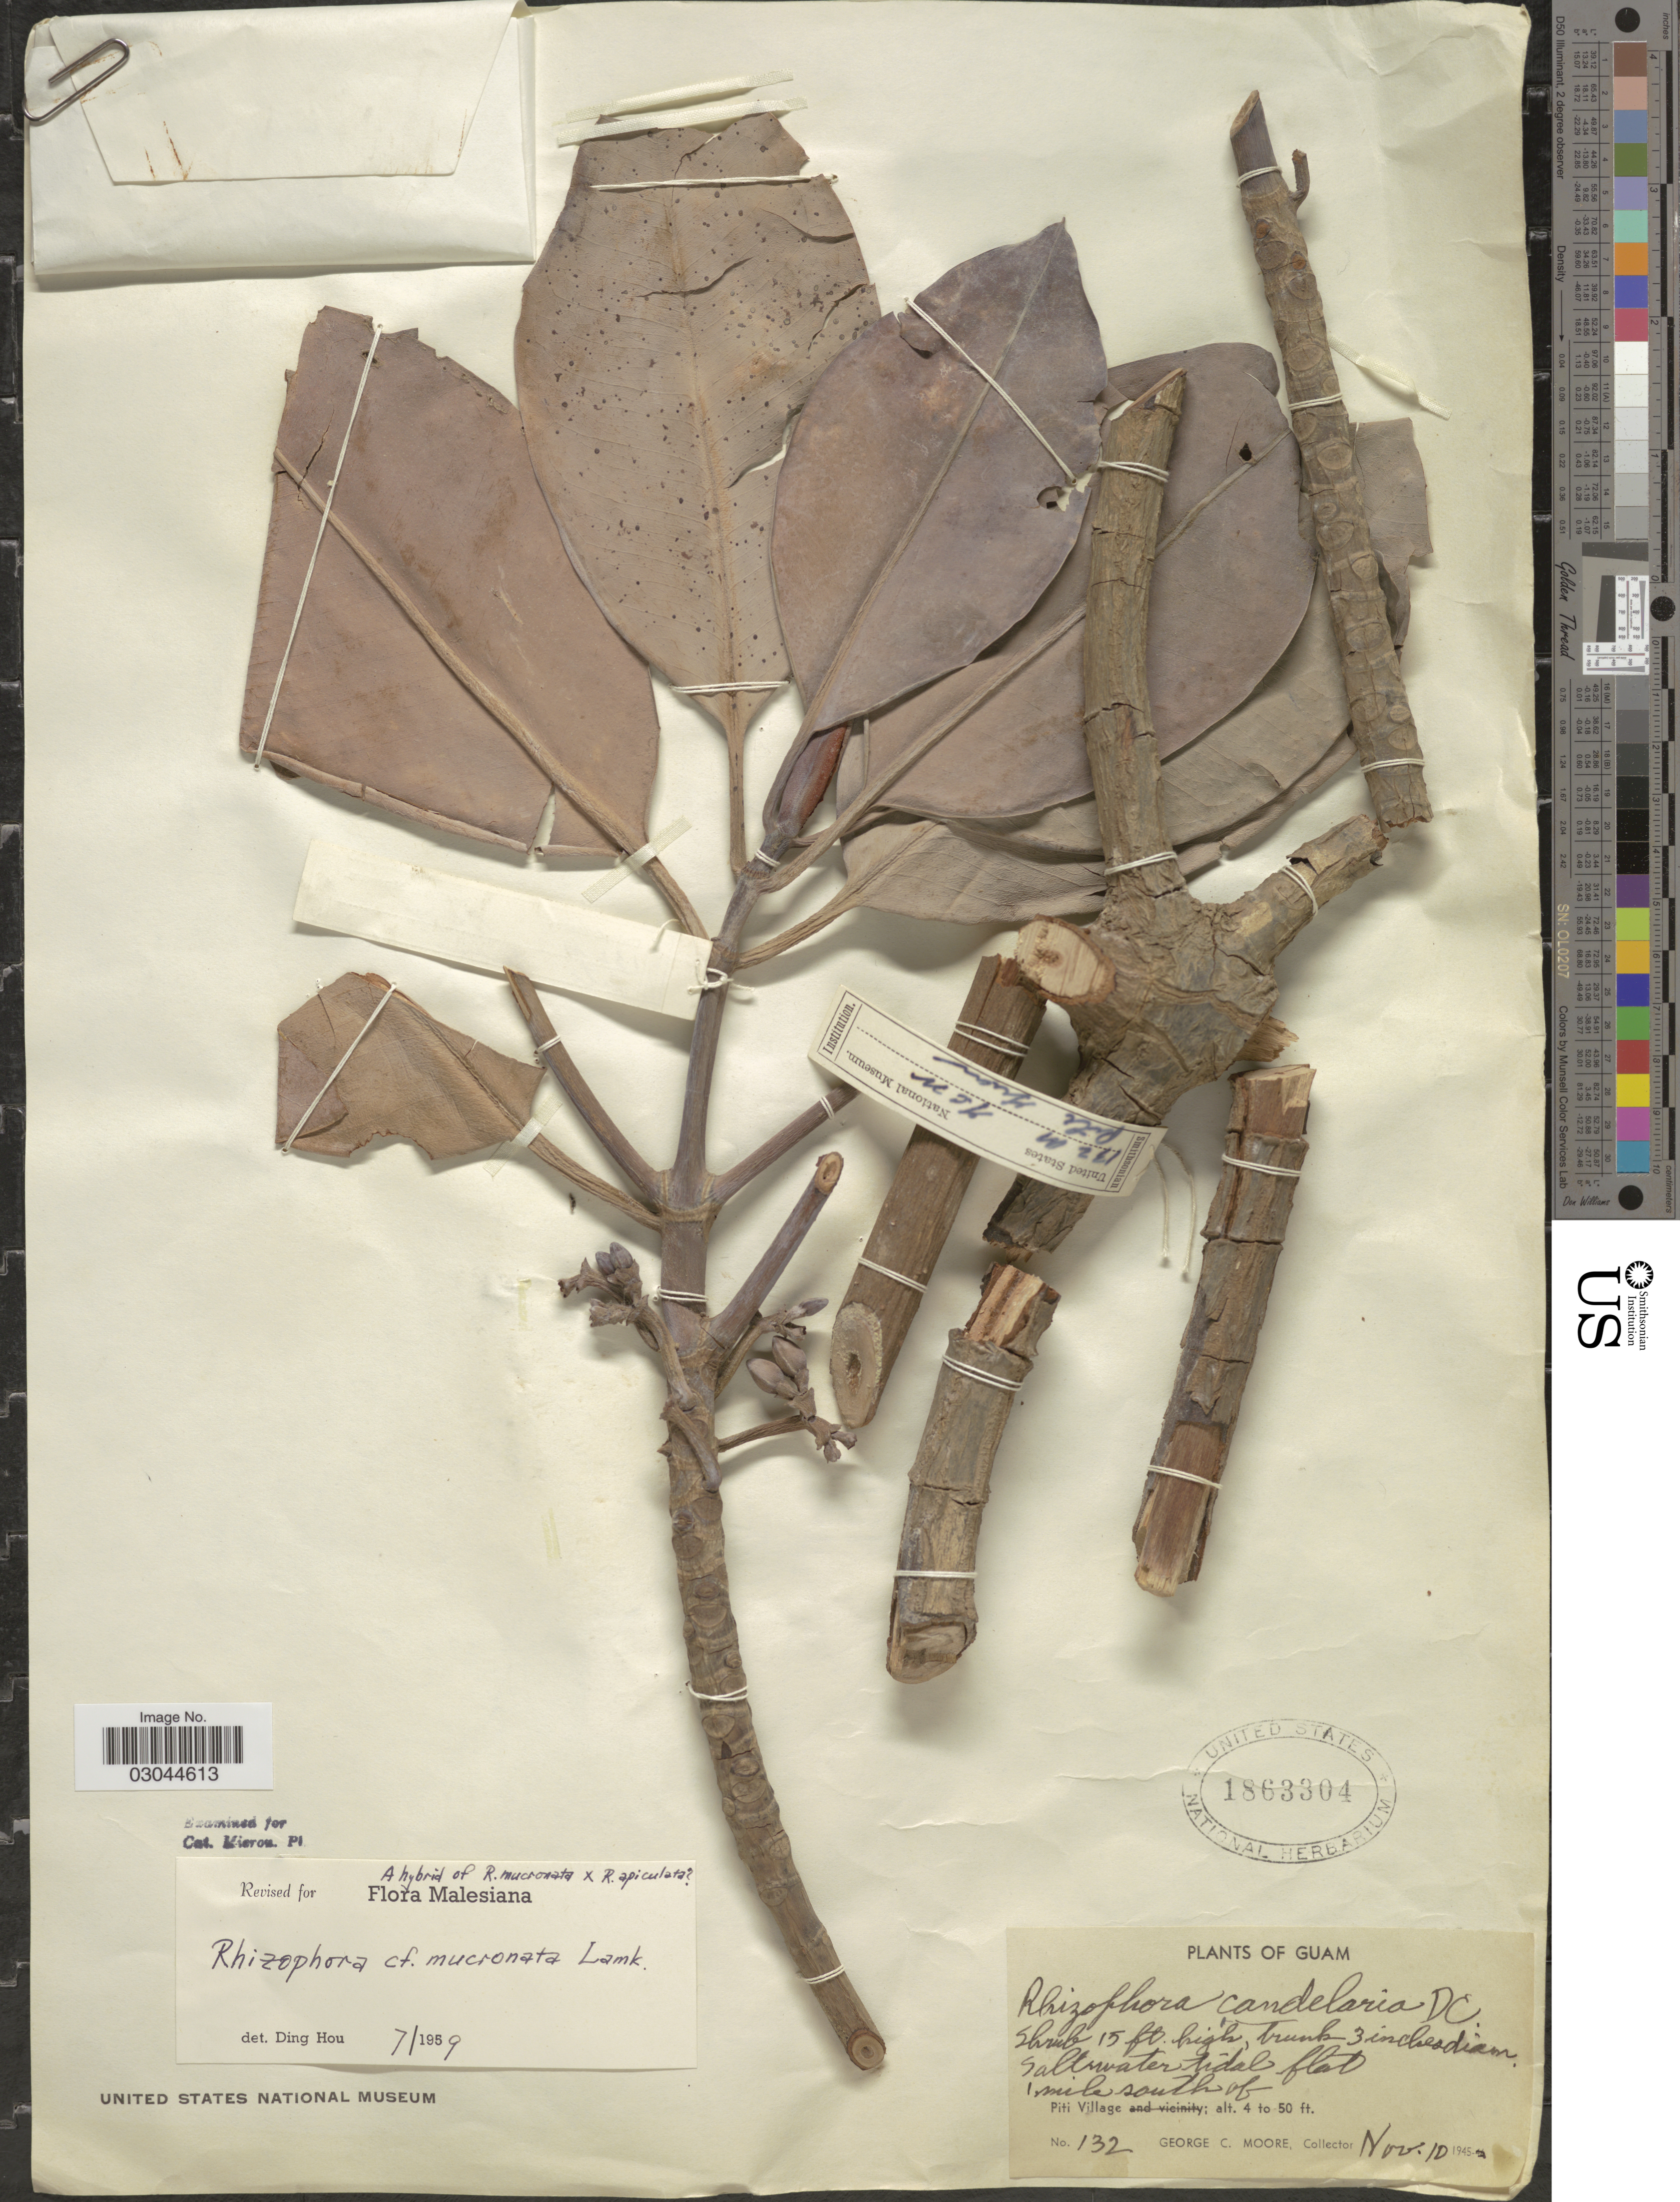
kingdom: Plantae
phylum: Tracheophyta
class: Magnoliopsida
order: Malpighiales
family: Rhizophoraceae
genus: Rhizophora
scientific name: Rhizophora mucronata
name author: Lam.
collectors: G. C. Moore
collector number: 132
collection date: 1945-11-10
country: Guam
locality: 1 mile south of Piti Village.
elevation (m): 1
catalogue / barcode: US 1863304